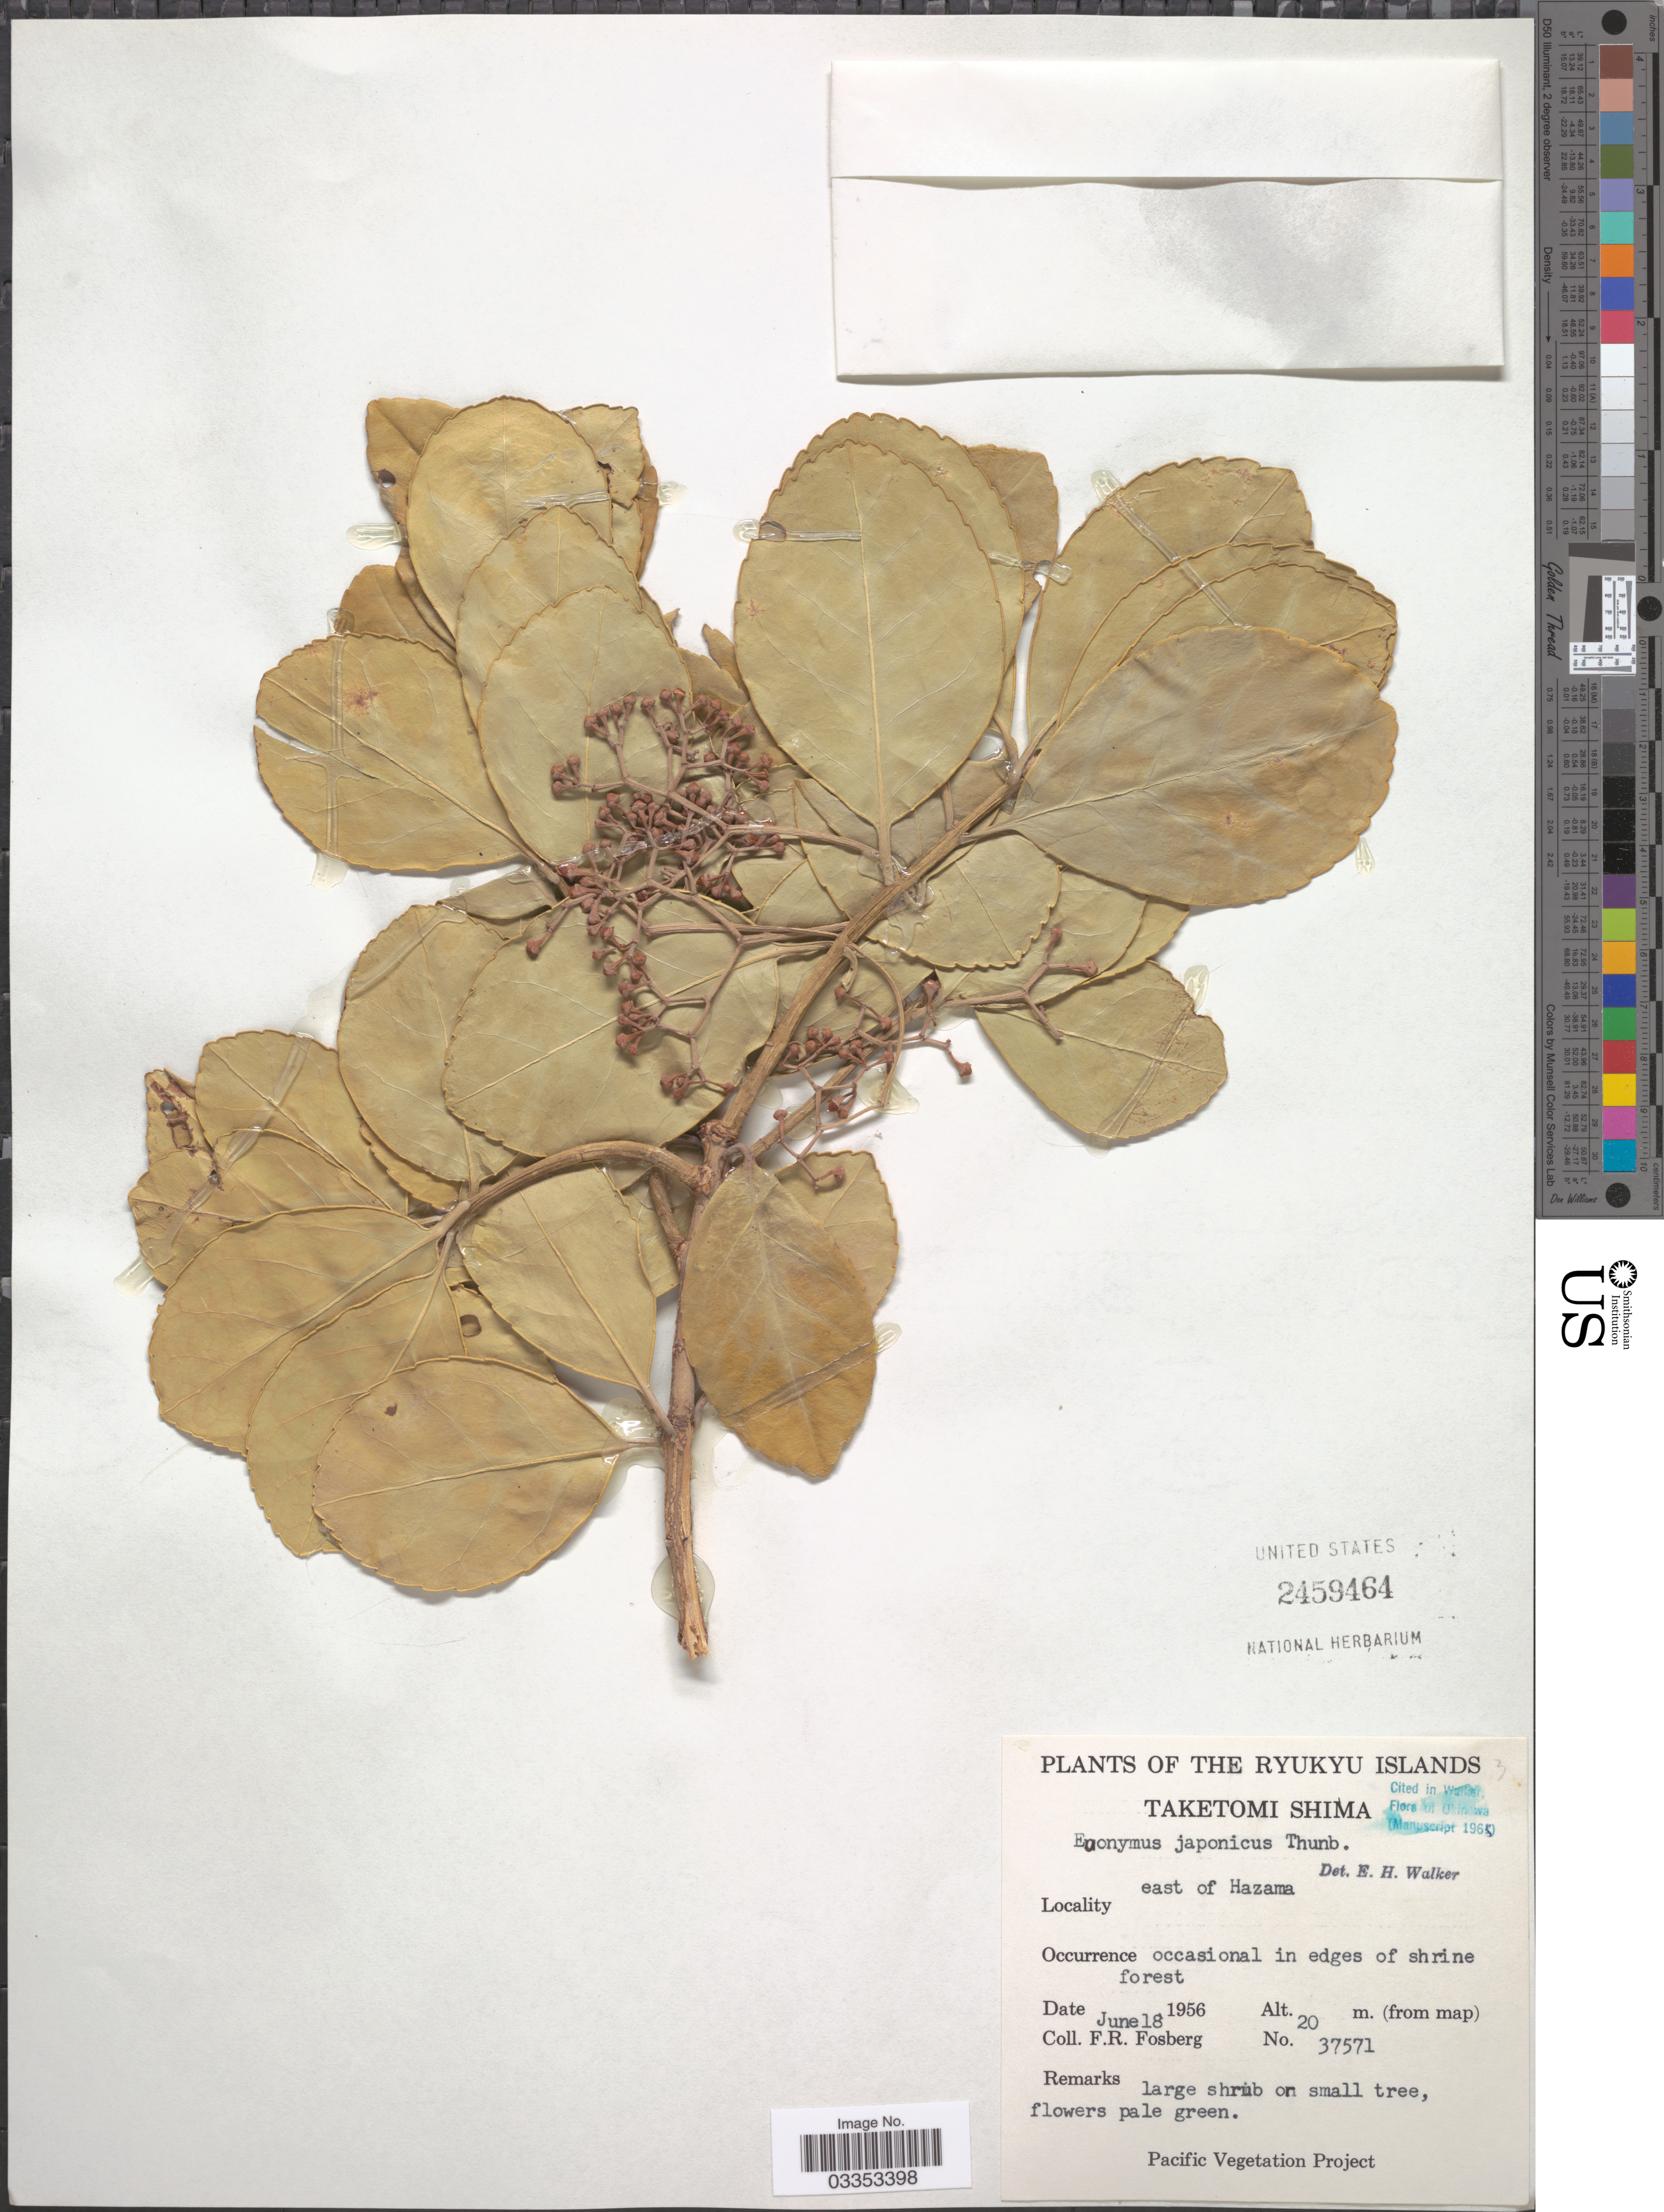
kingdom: Plantae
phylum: Tracheophyta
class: Magnoliopsida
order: Celastrales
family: Celastraceae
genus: Euonymus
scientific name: Euonymus japonicus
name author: Thunb.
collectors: F. R. Fosberg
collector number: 37571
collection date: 1956-06-18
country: Japan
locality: The Ryukyu Islands. Taketomi Shima, east of Hazama.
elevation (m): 20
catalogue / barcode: US 2459464